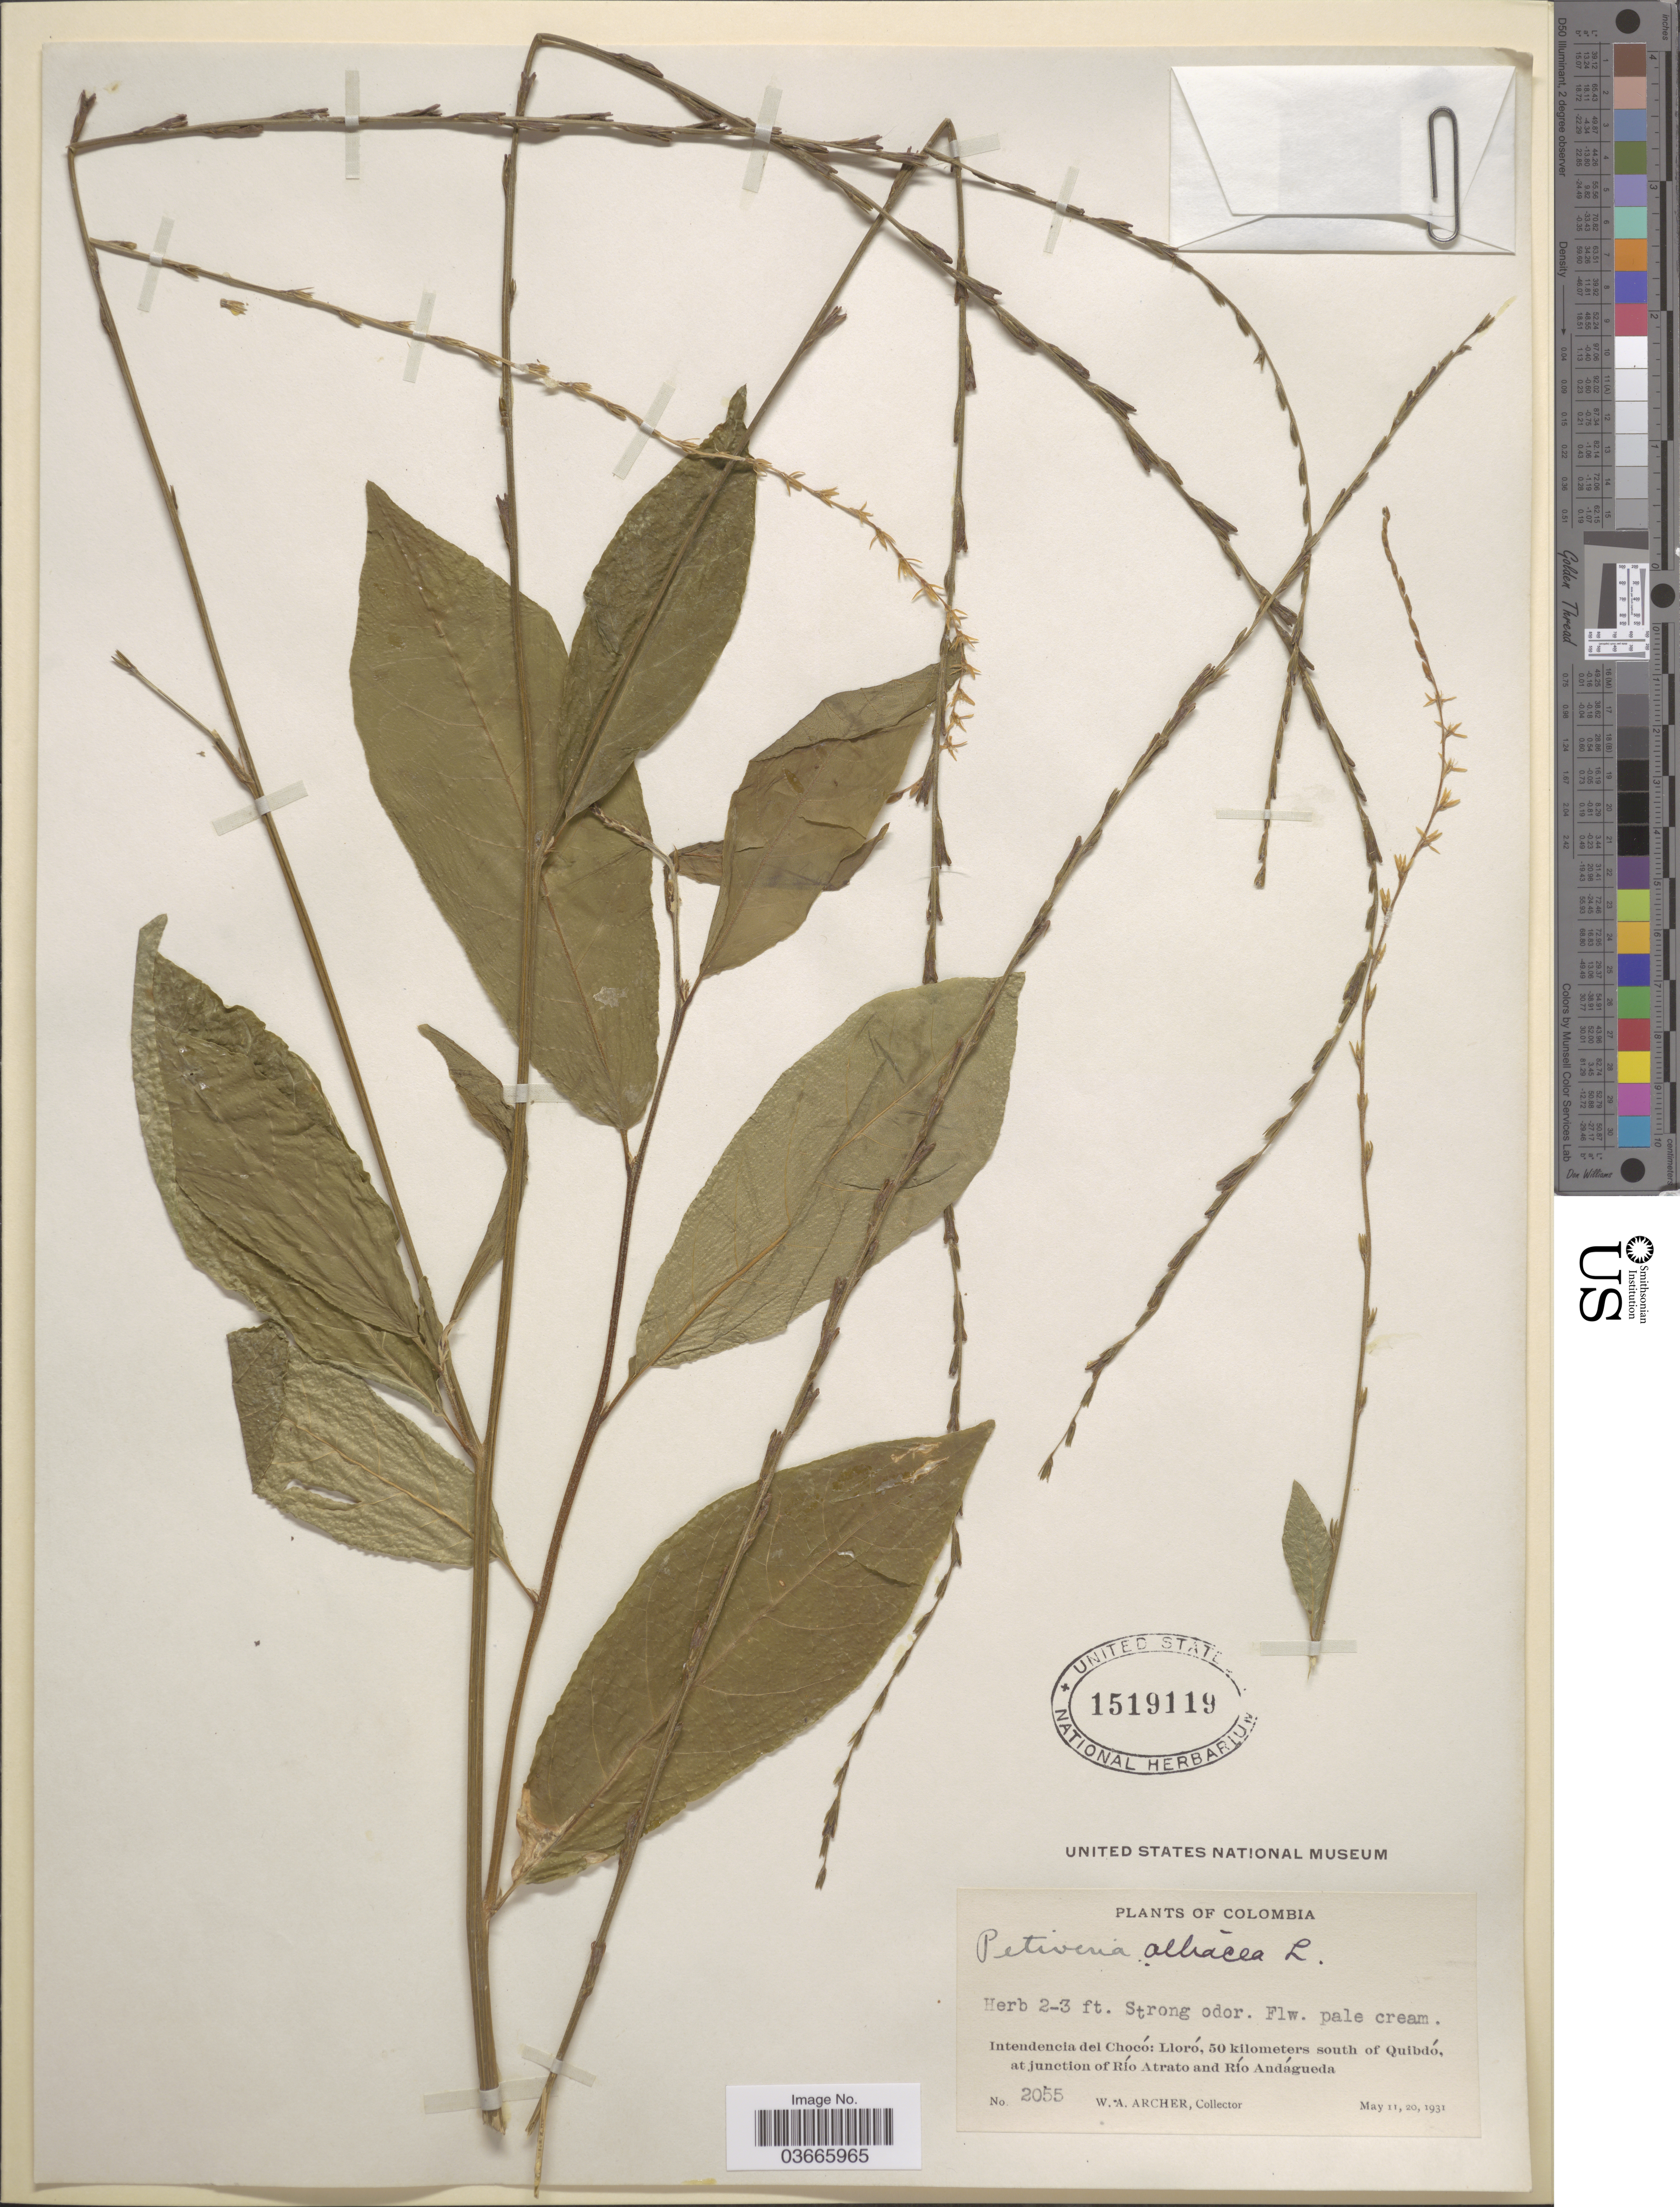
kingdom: Plantae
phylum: Tracheophyta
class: Magnoliopsida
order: Caryophyllales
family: Phytolaccaceae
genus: Petiveria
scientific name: Petiveria alliacea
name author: L.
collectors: W. Archer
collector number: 2055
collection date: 1931-05-11/1931-05-20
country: Colombia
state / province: Chocó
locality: Intendencia del Chocó: Lloró, 50 kilometers south of Quibdó, at junction of Río Atrato and Río Andágueda.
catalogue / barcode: US 1519119